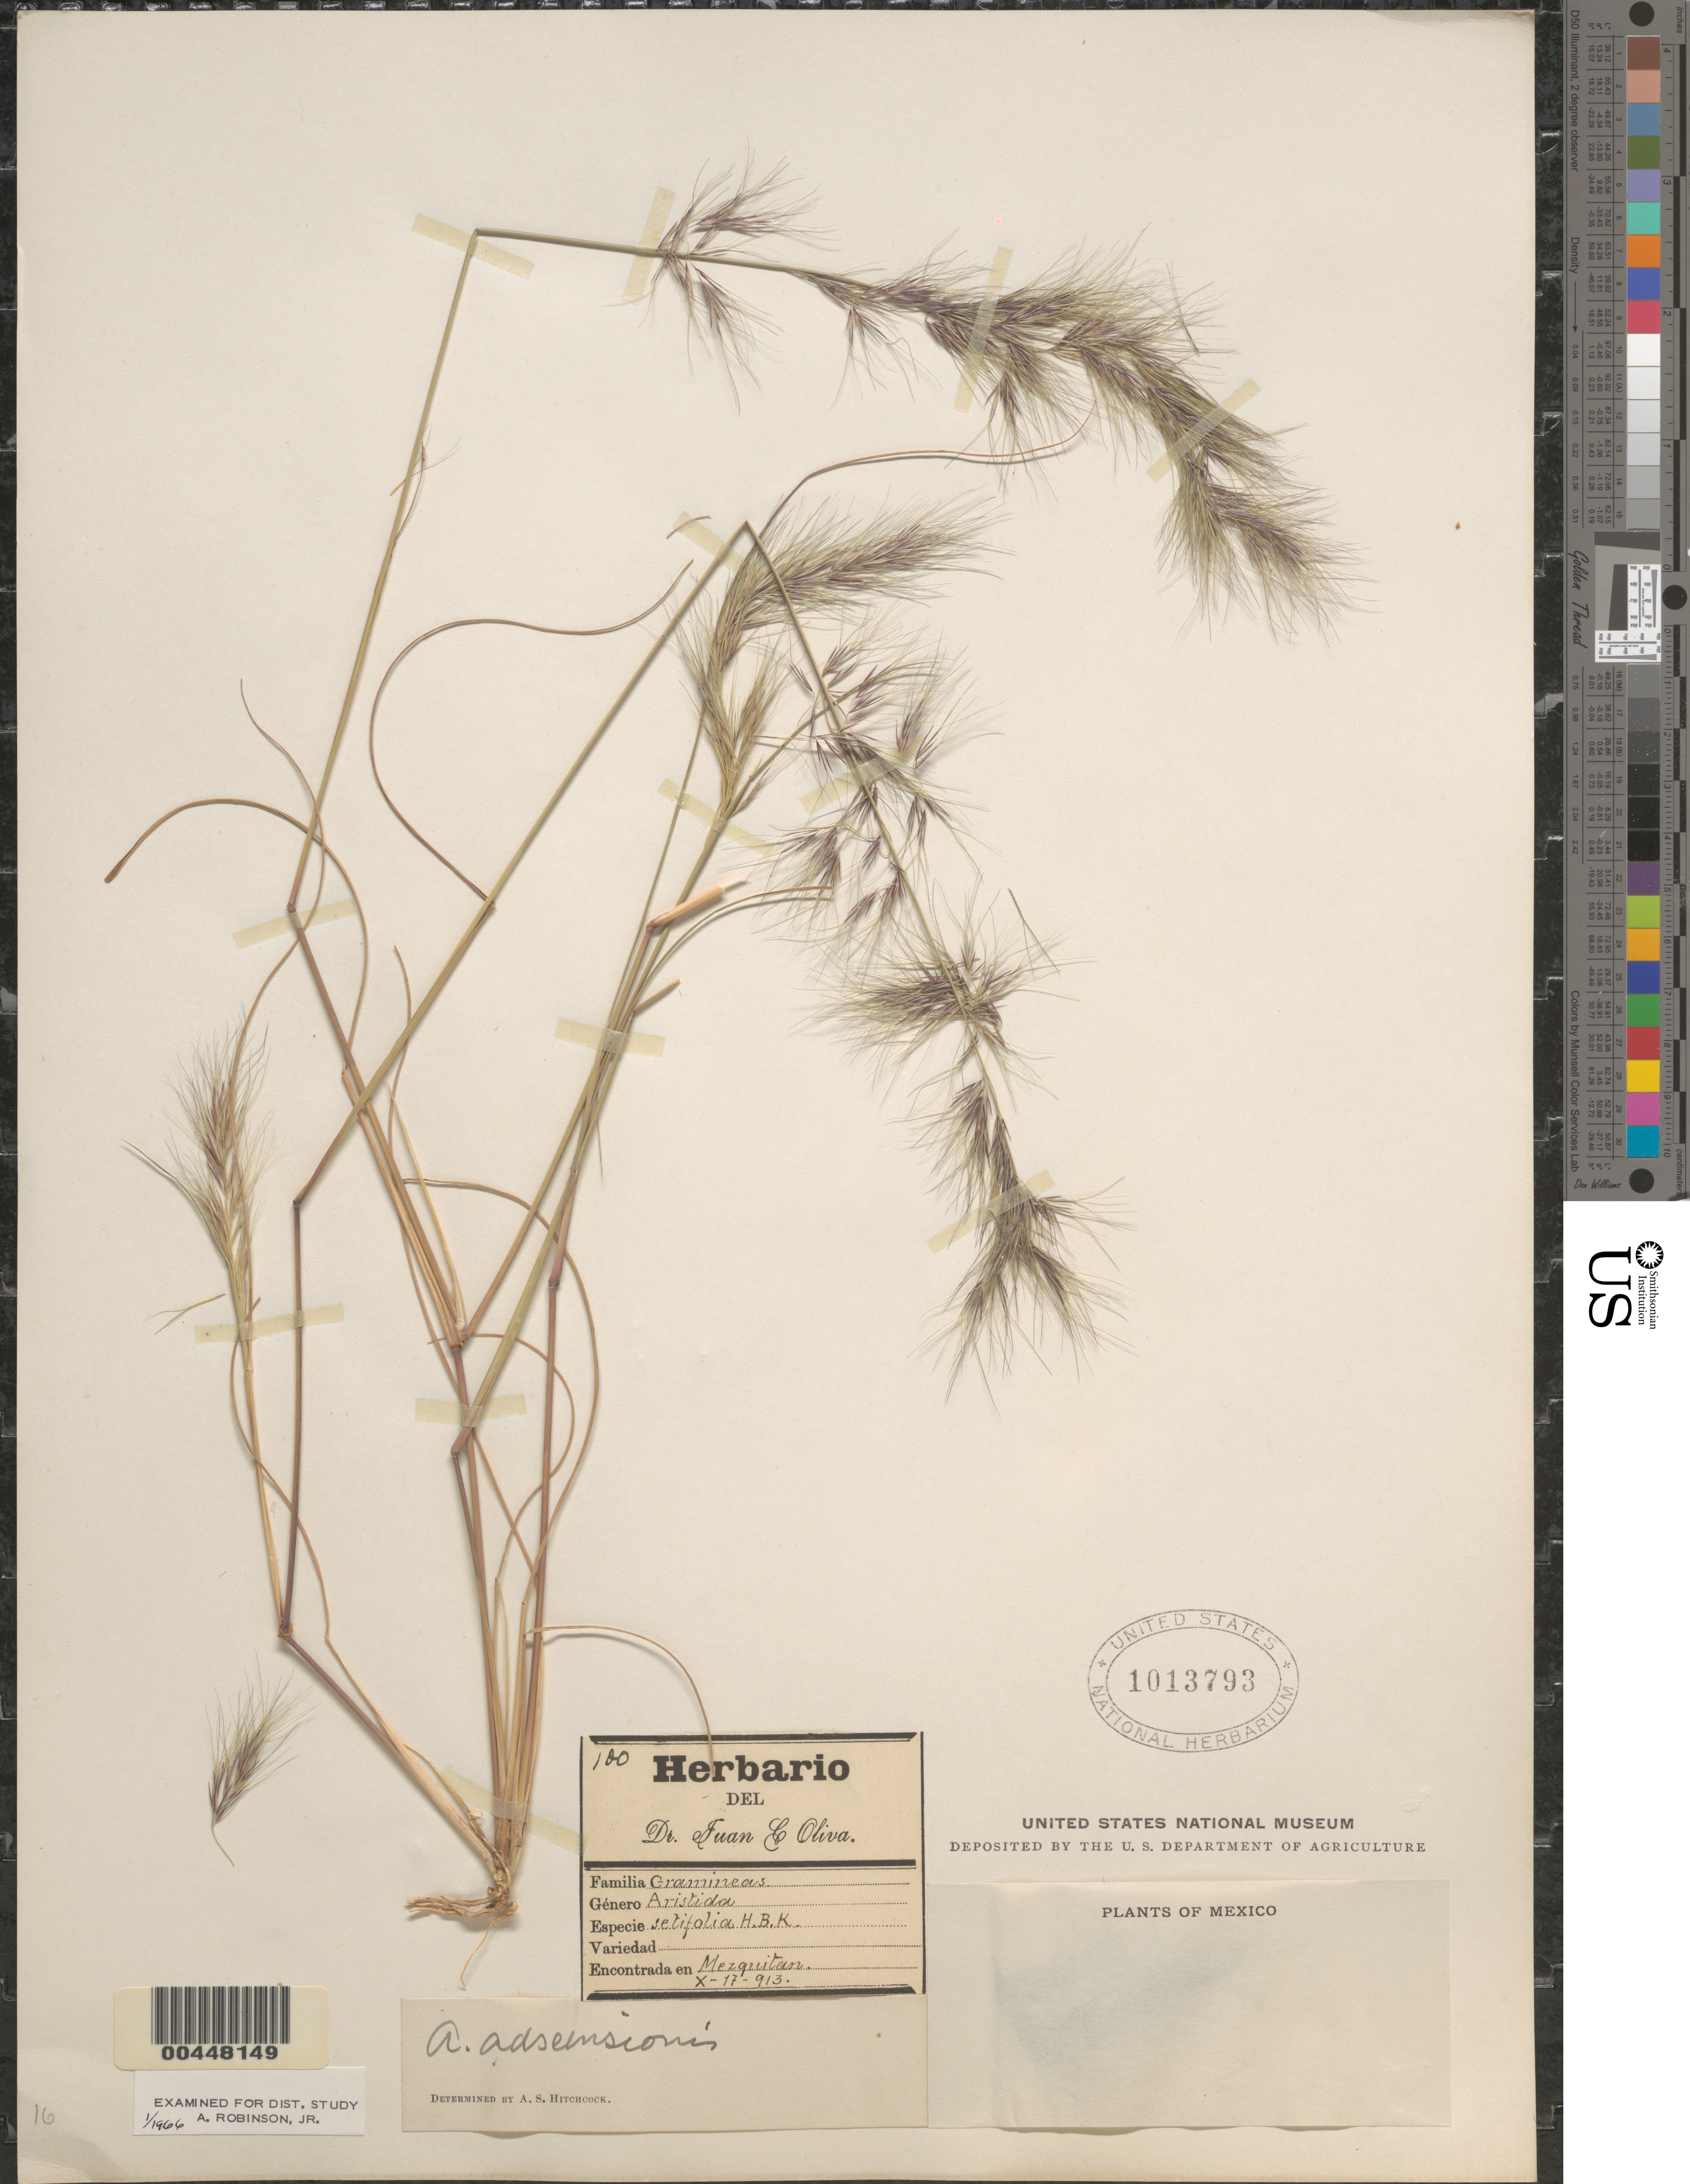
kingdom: Plantae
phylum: Tracheophyta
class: Liliopsida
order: Poales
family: Poaceae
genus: Aristida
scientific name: Aristida adscensionis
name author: L.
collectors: J. C. Oliva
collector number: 100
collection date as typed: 17 Oct 1913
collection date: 1913-10-17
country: Mexico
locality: Meziquitan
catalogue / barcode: US 1013793